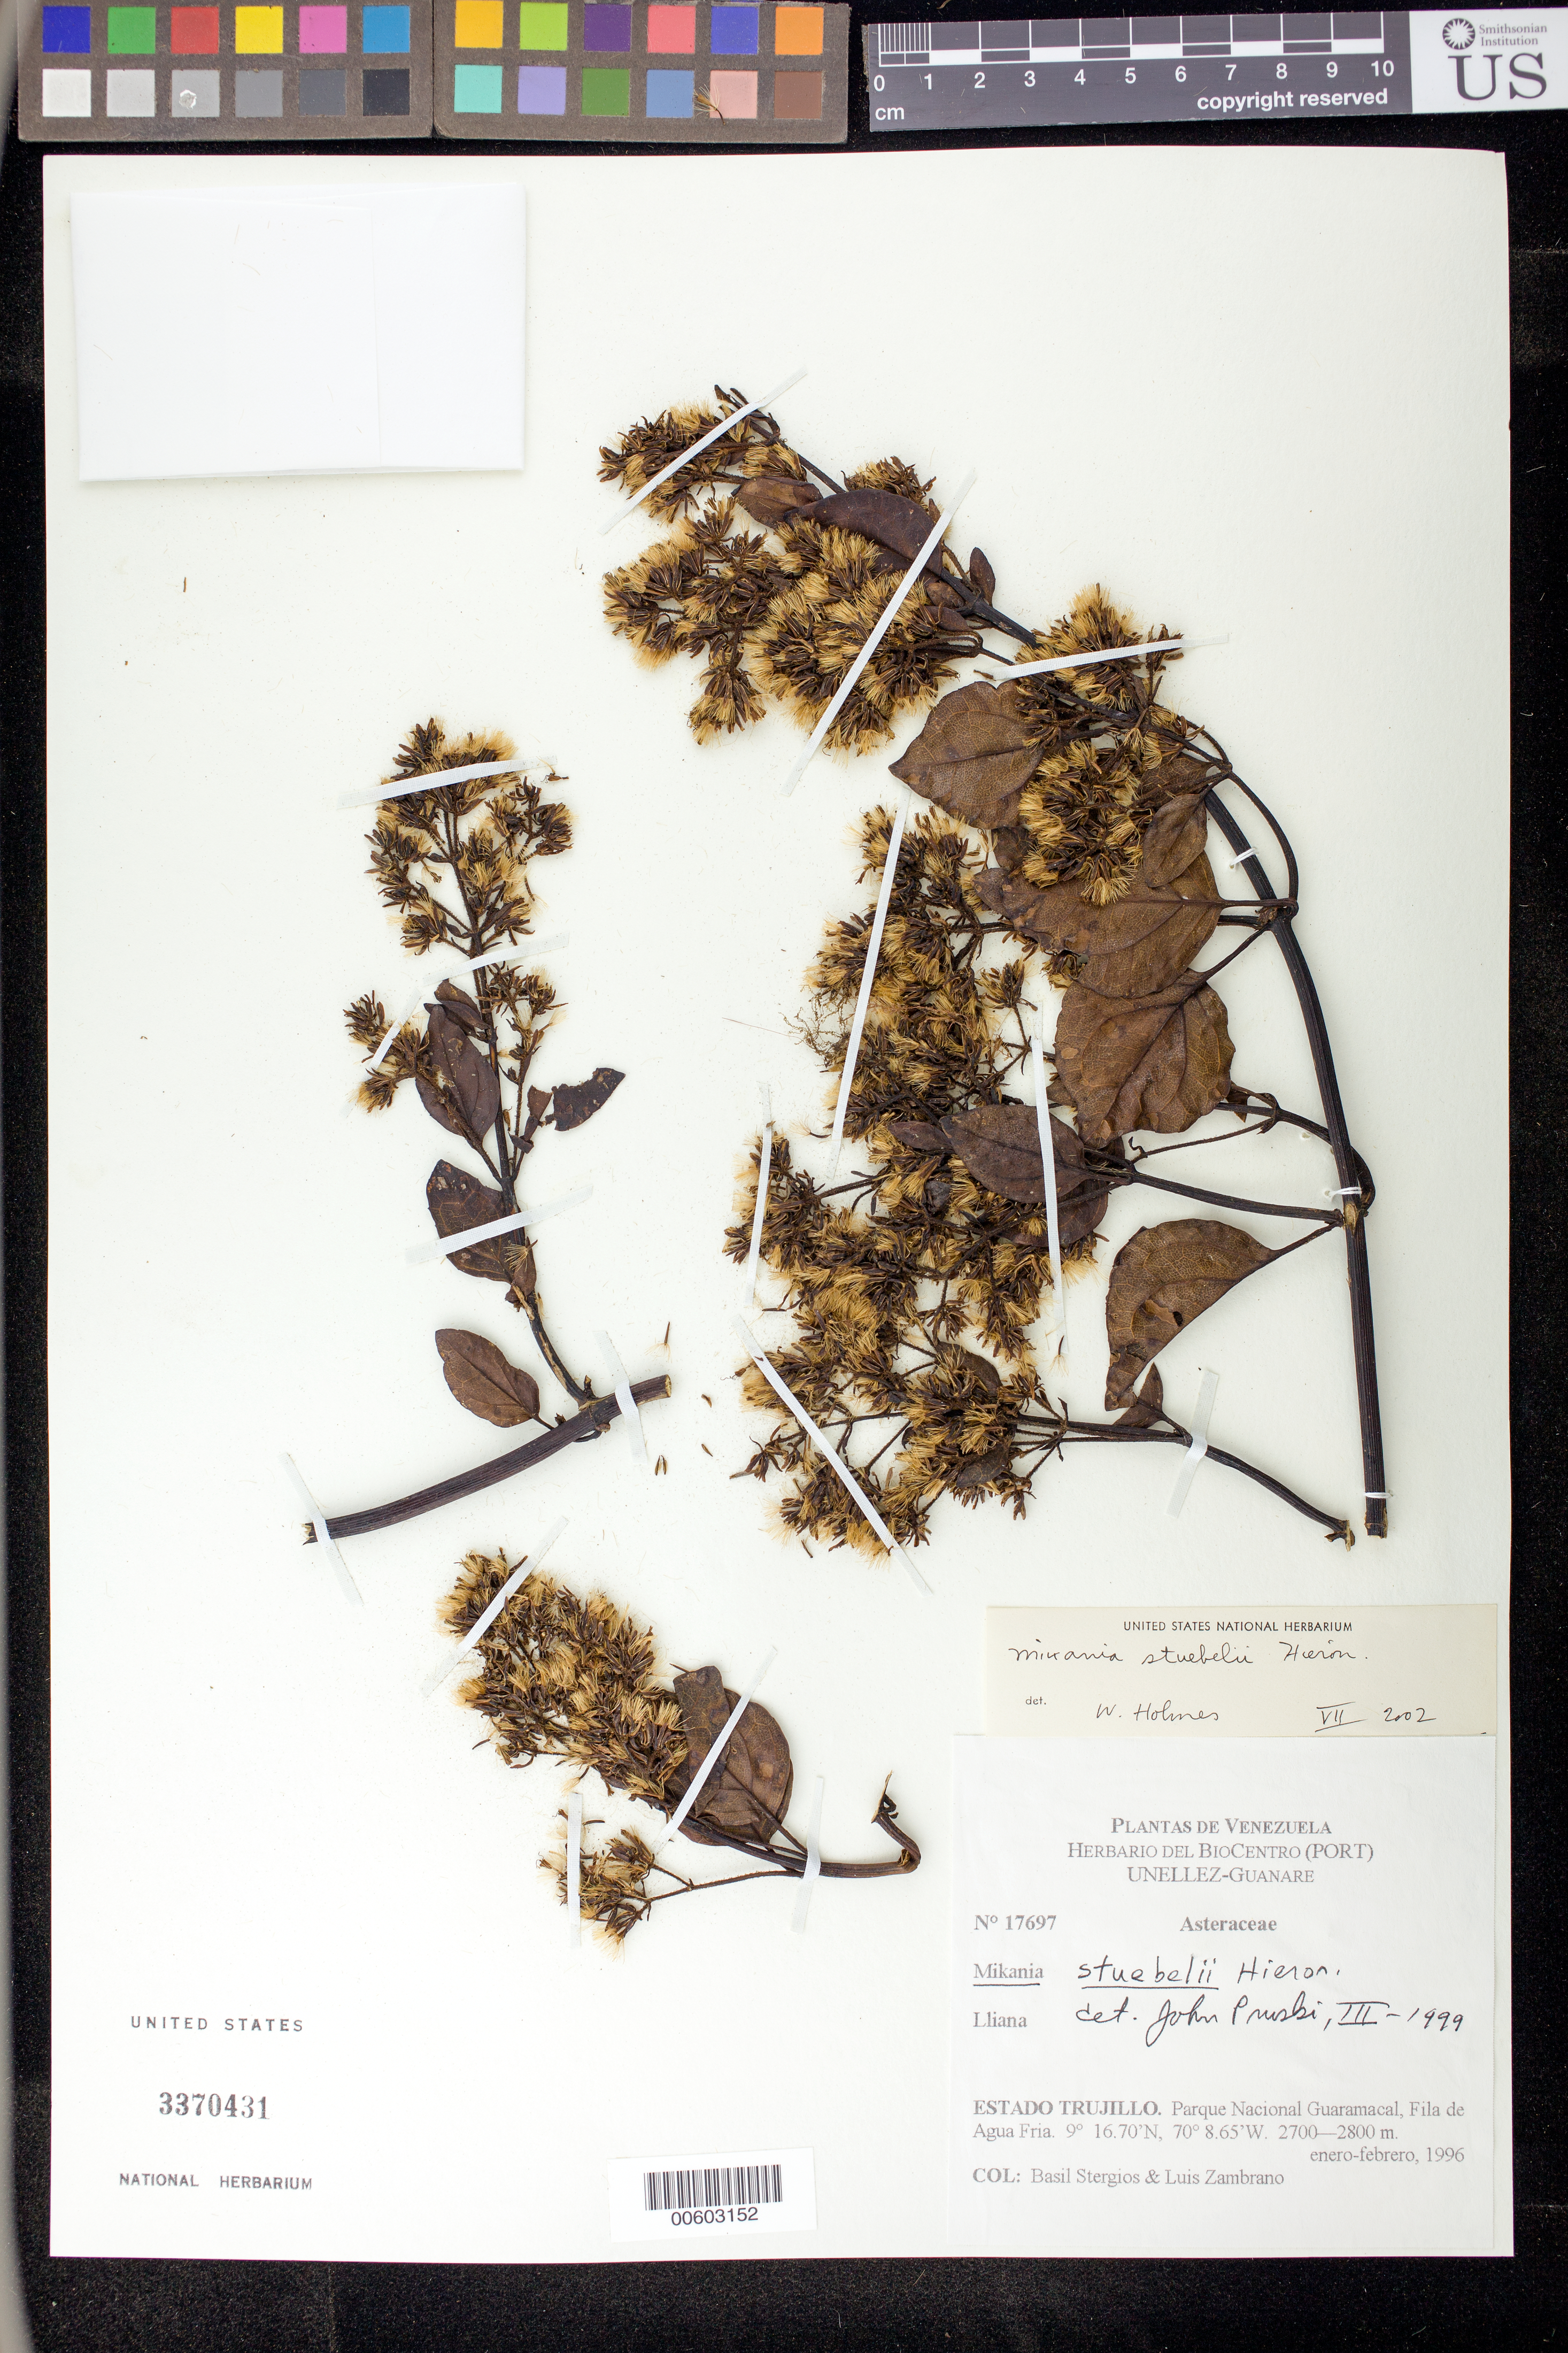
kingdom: Plantae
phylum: Tracheophyta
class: Magnoliopsida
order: Asterales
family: Asteraceae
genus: Mikania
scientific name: Mikania stuebelii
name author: Hieron.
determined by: Pruski, J. F.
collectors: B. G. Stergios & L. Zambrano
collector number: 17697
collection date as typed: Jan 1996 to -- Feb 1996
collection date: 1996-01/1996-02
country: Venezuela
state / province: Trujillo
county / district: Boconó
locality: Parque Nacional Guaramacal, Fila de Agua Fria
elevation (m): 2700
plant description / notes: PORT, US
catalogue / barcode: US 3370431